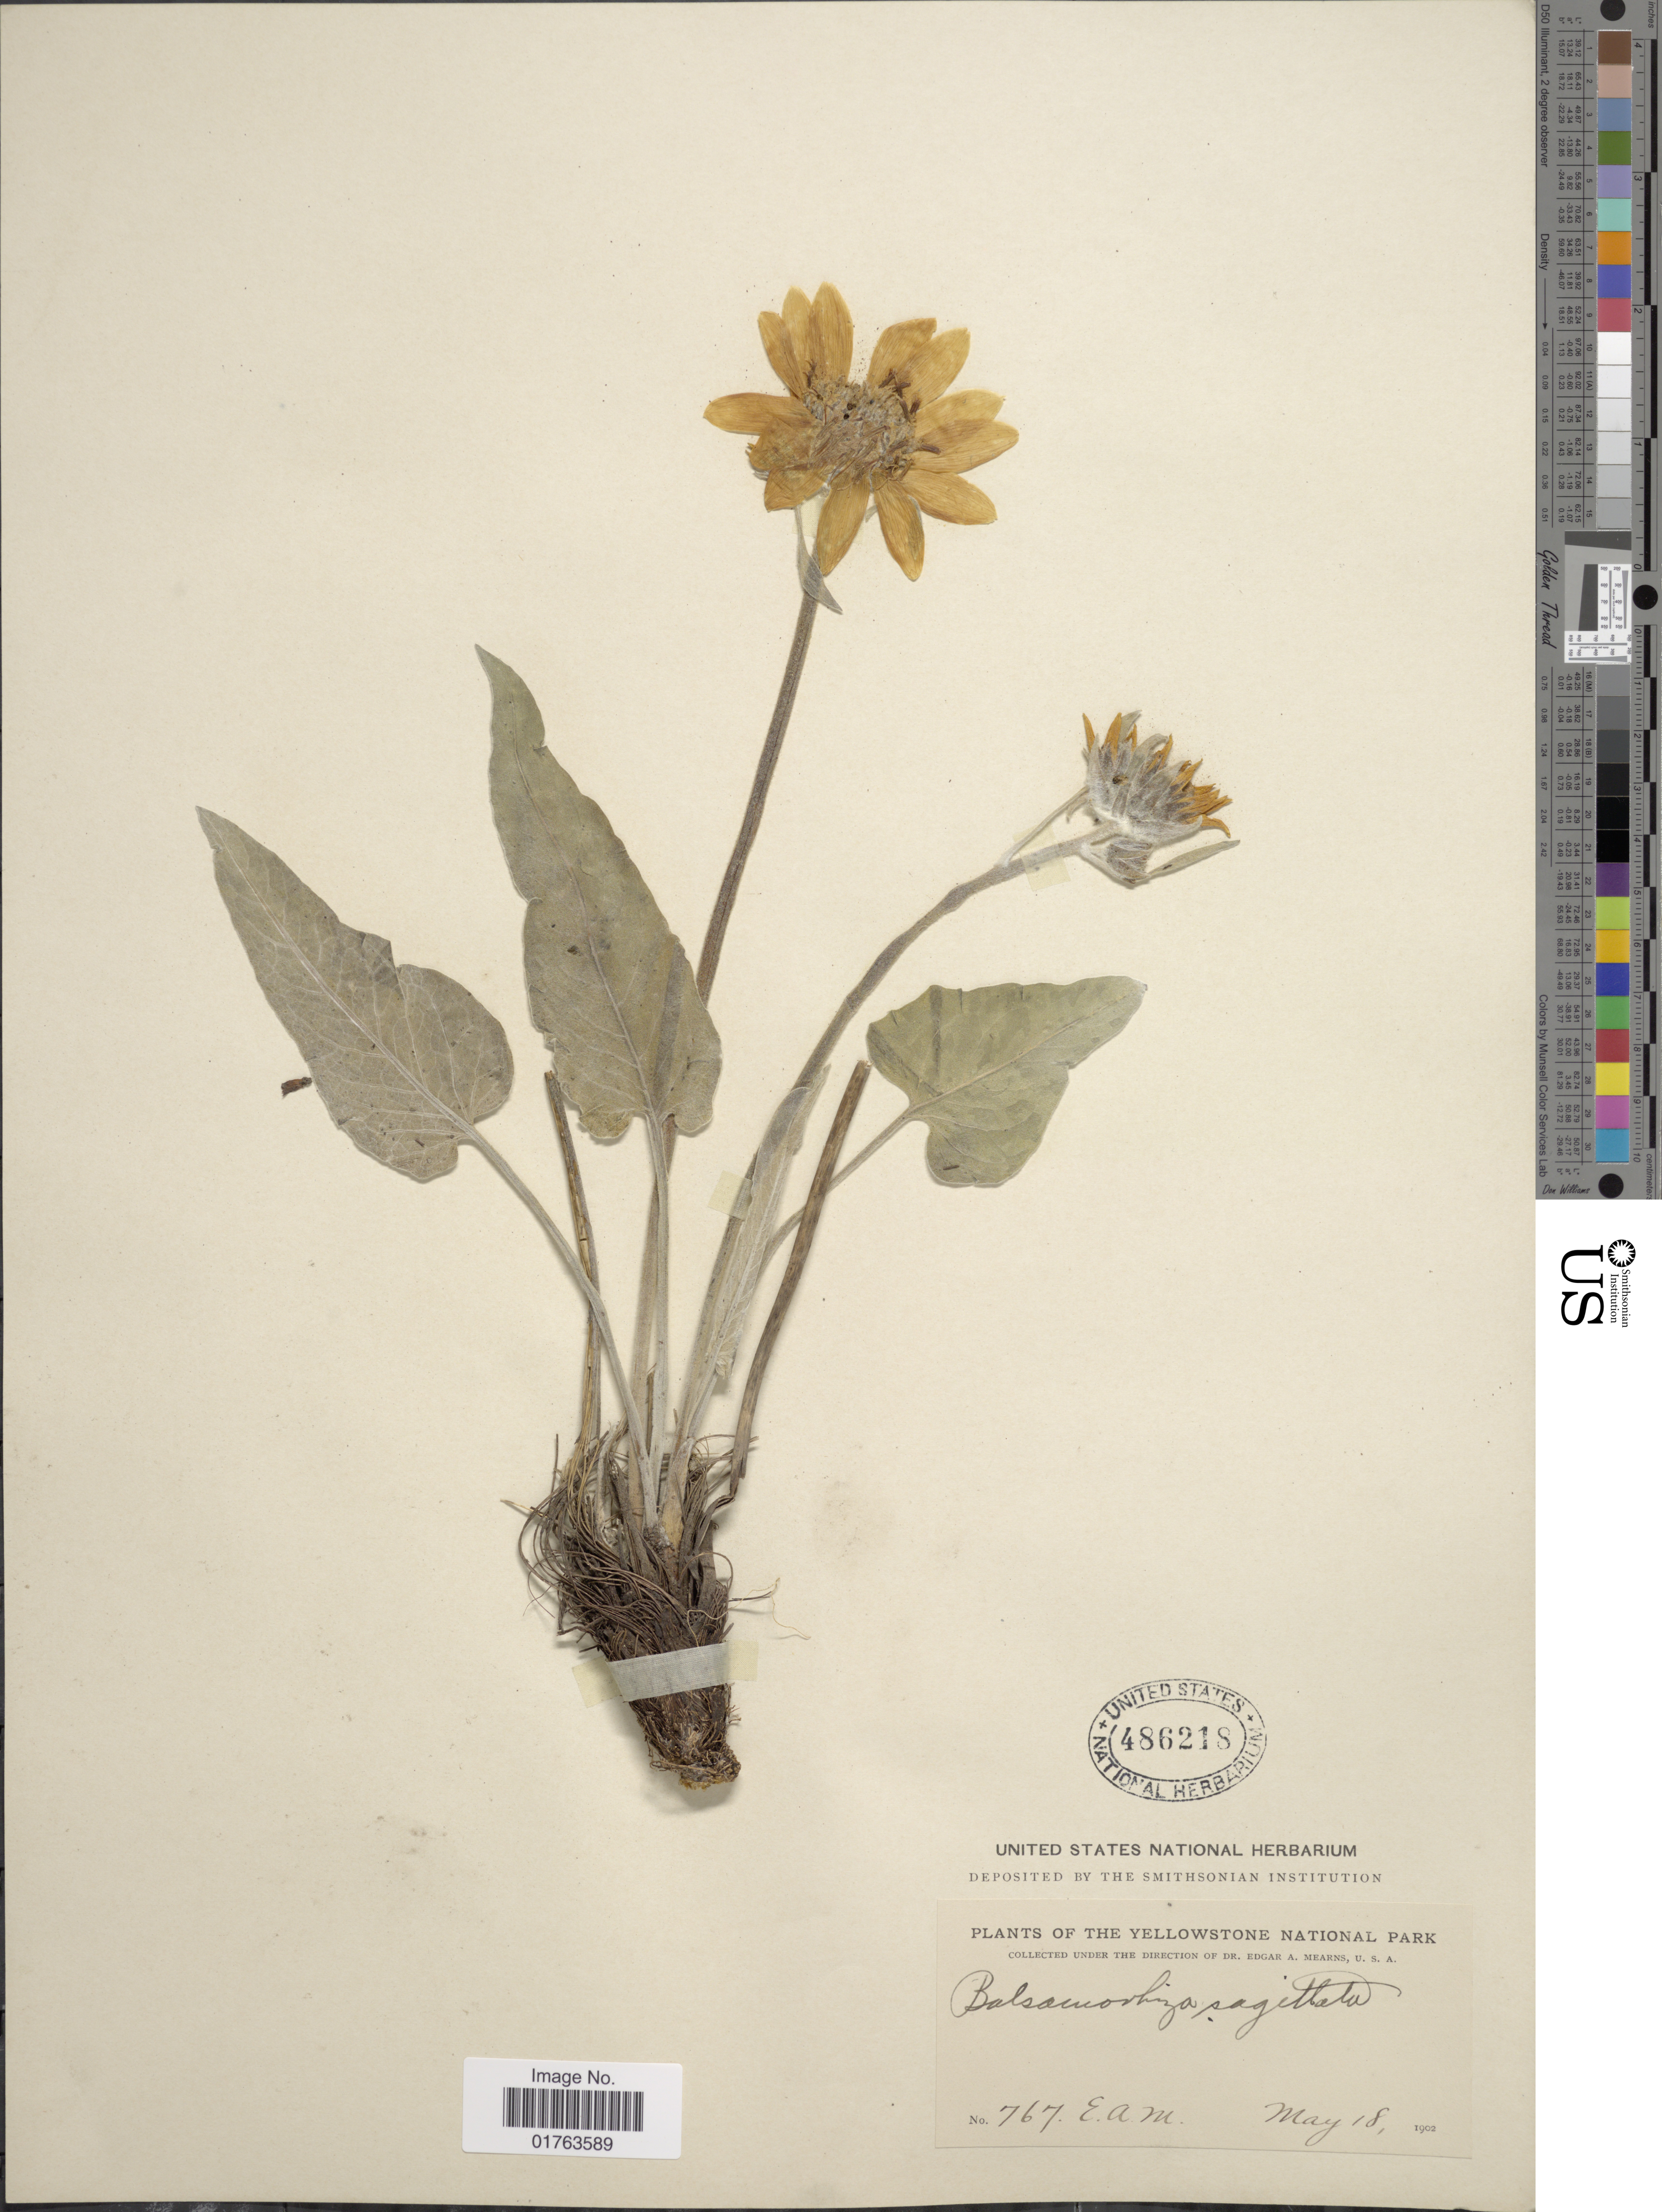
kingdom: Plantae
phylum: Tracheophyta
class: Magnoliopsida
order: Asterales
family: Asteraceae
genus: Balsamorhiza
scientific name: Balsamorhiza sagittata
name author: (Pursh) Nutt.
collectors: E. A. Mearns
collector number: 767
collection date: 1902-05-18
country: United States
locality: Yellowstone National Park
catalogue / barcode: US 486218